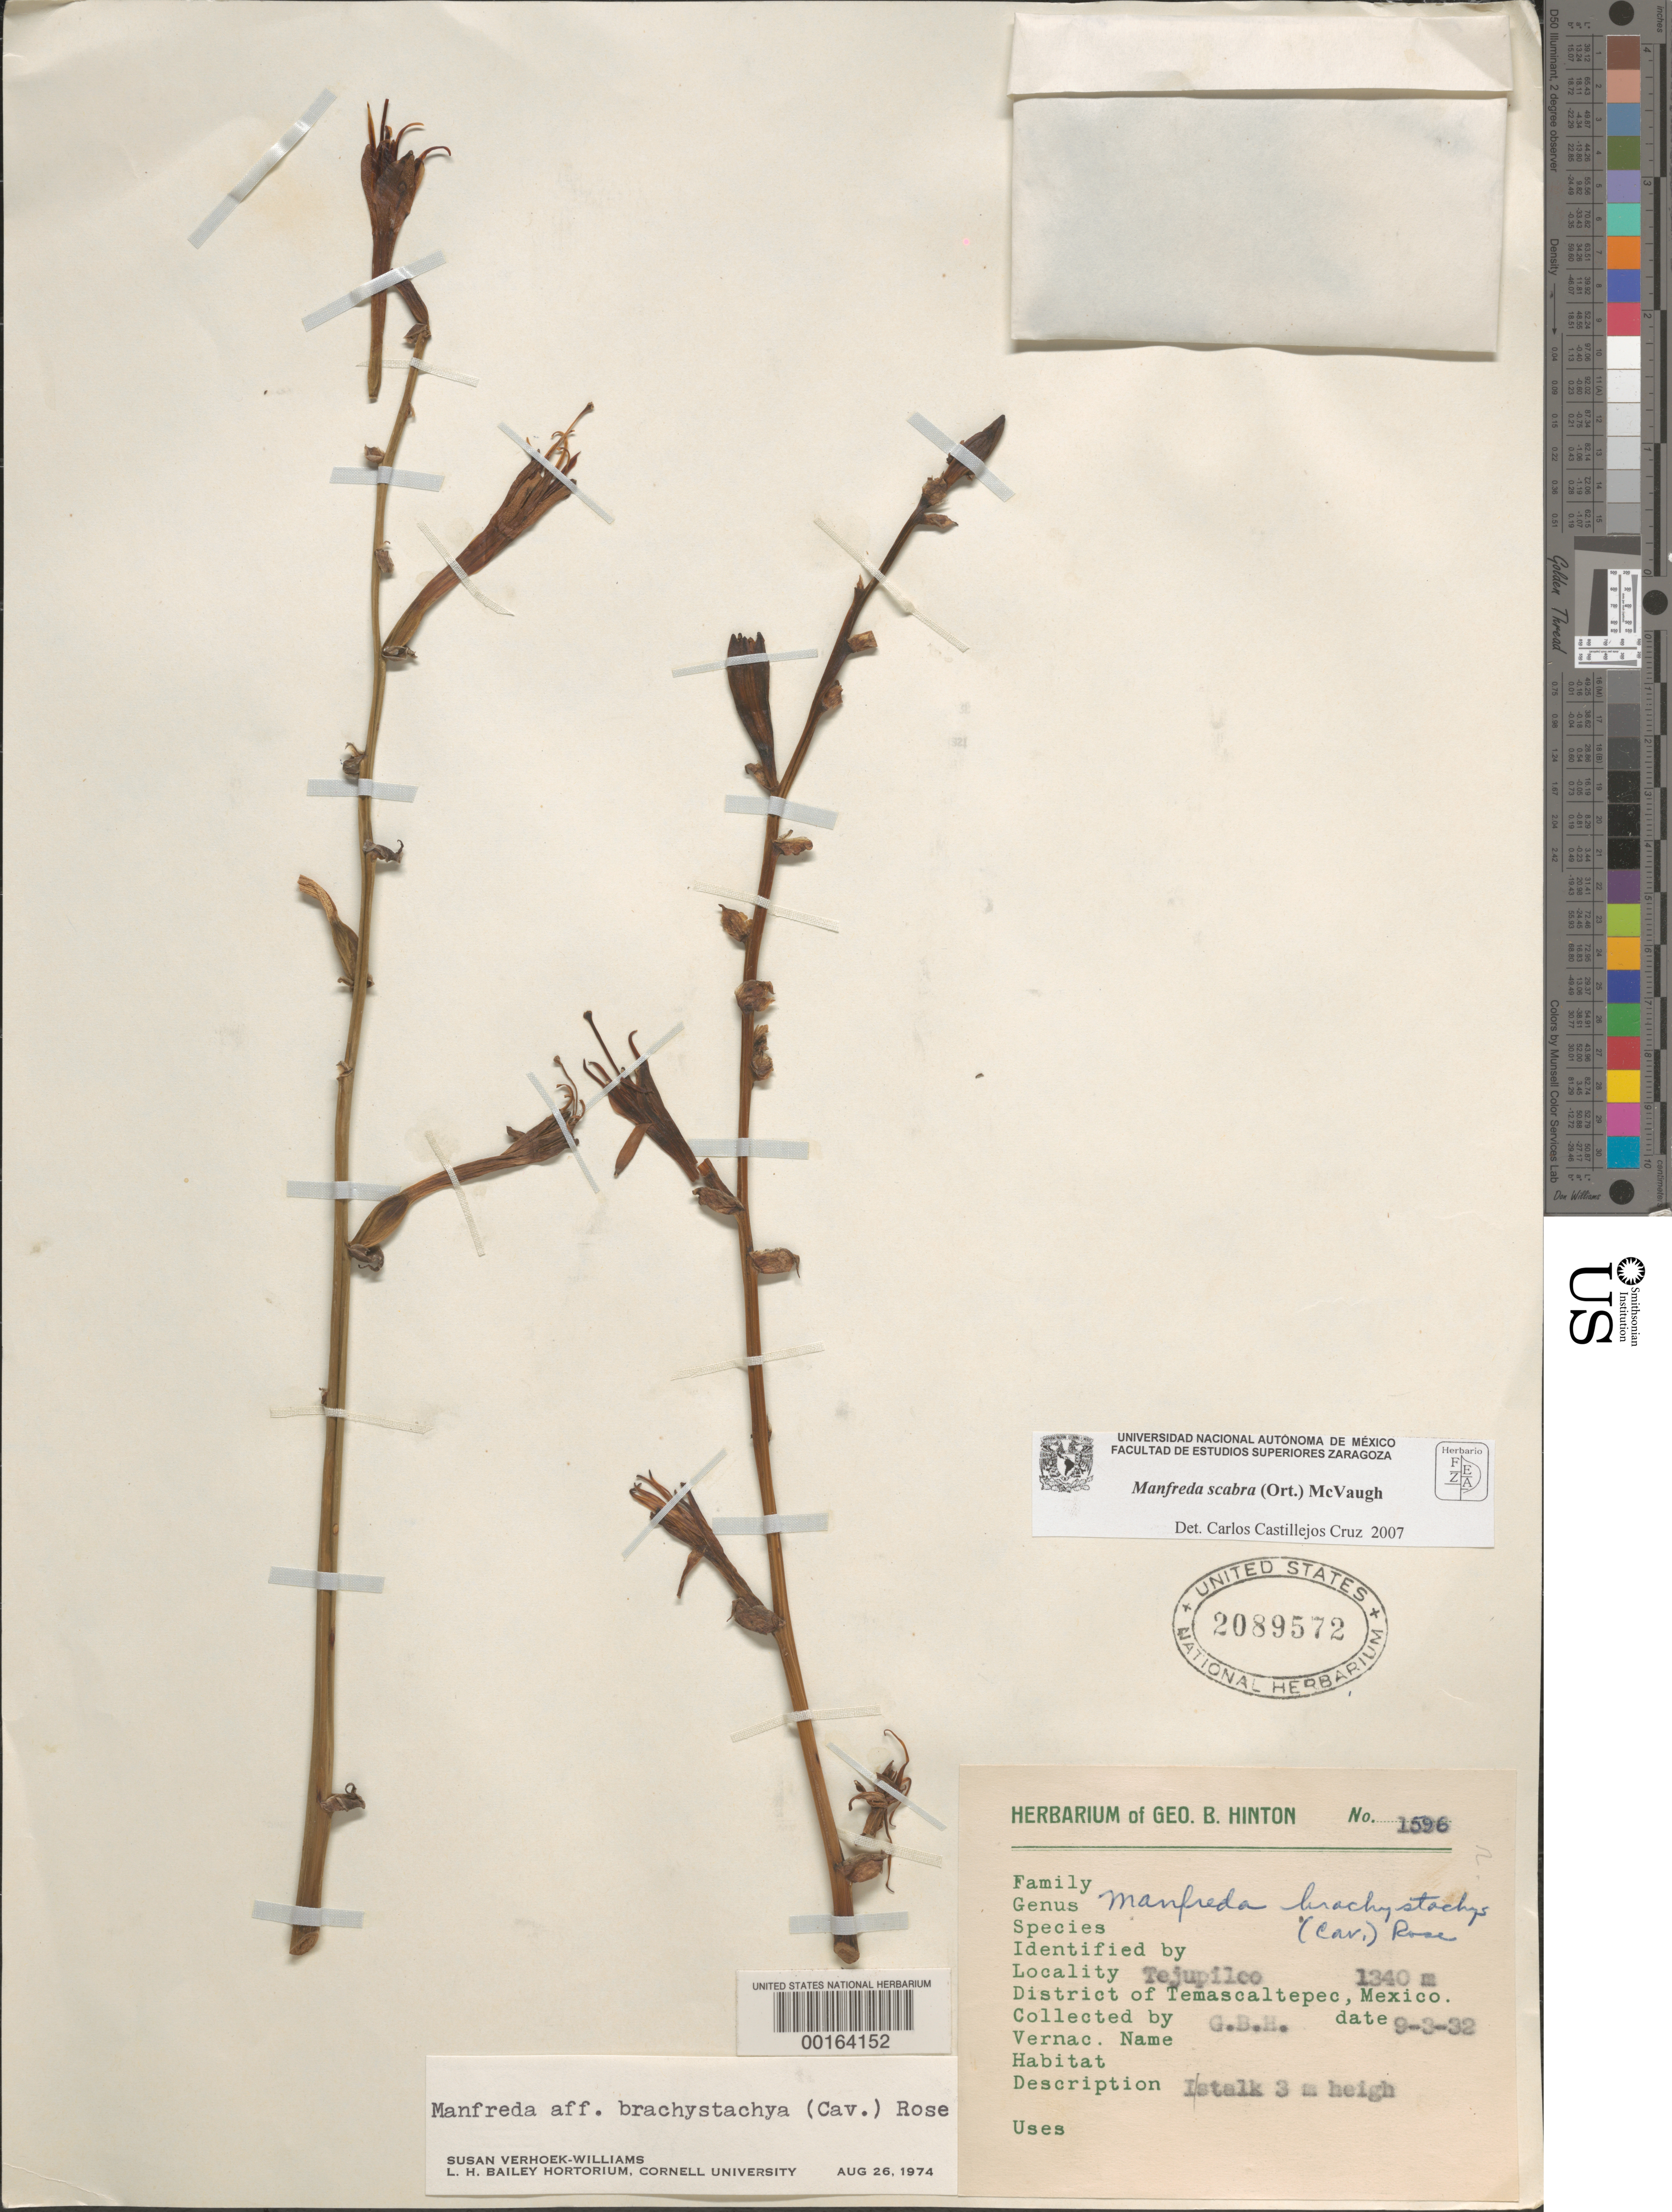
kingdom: Plantae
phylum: Tracheophyta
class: Liliopsida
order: Asparagales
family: Asparagaceae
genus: Manfreda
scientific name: Manfreda scabra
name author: (Ortega) McVaugh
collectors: G. B. Hinton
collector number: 1596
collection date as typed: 03 Sep 1932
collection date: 1932-09-03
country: Mexico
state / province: México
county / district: Temascaltepec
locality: Tejupilco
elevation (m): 1340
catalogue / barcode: US 2089572